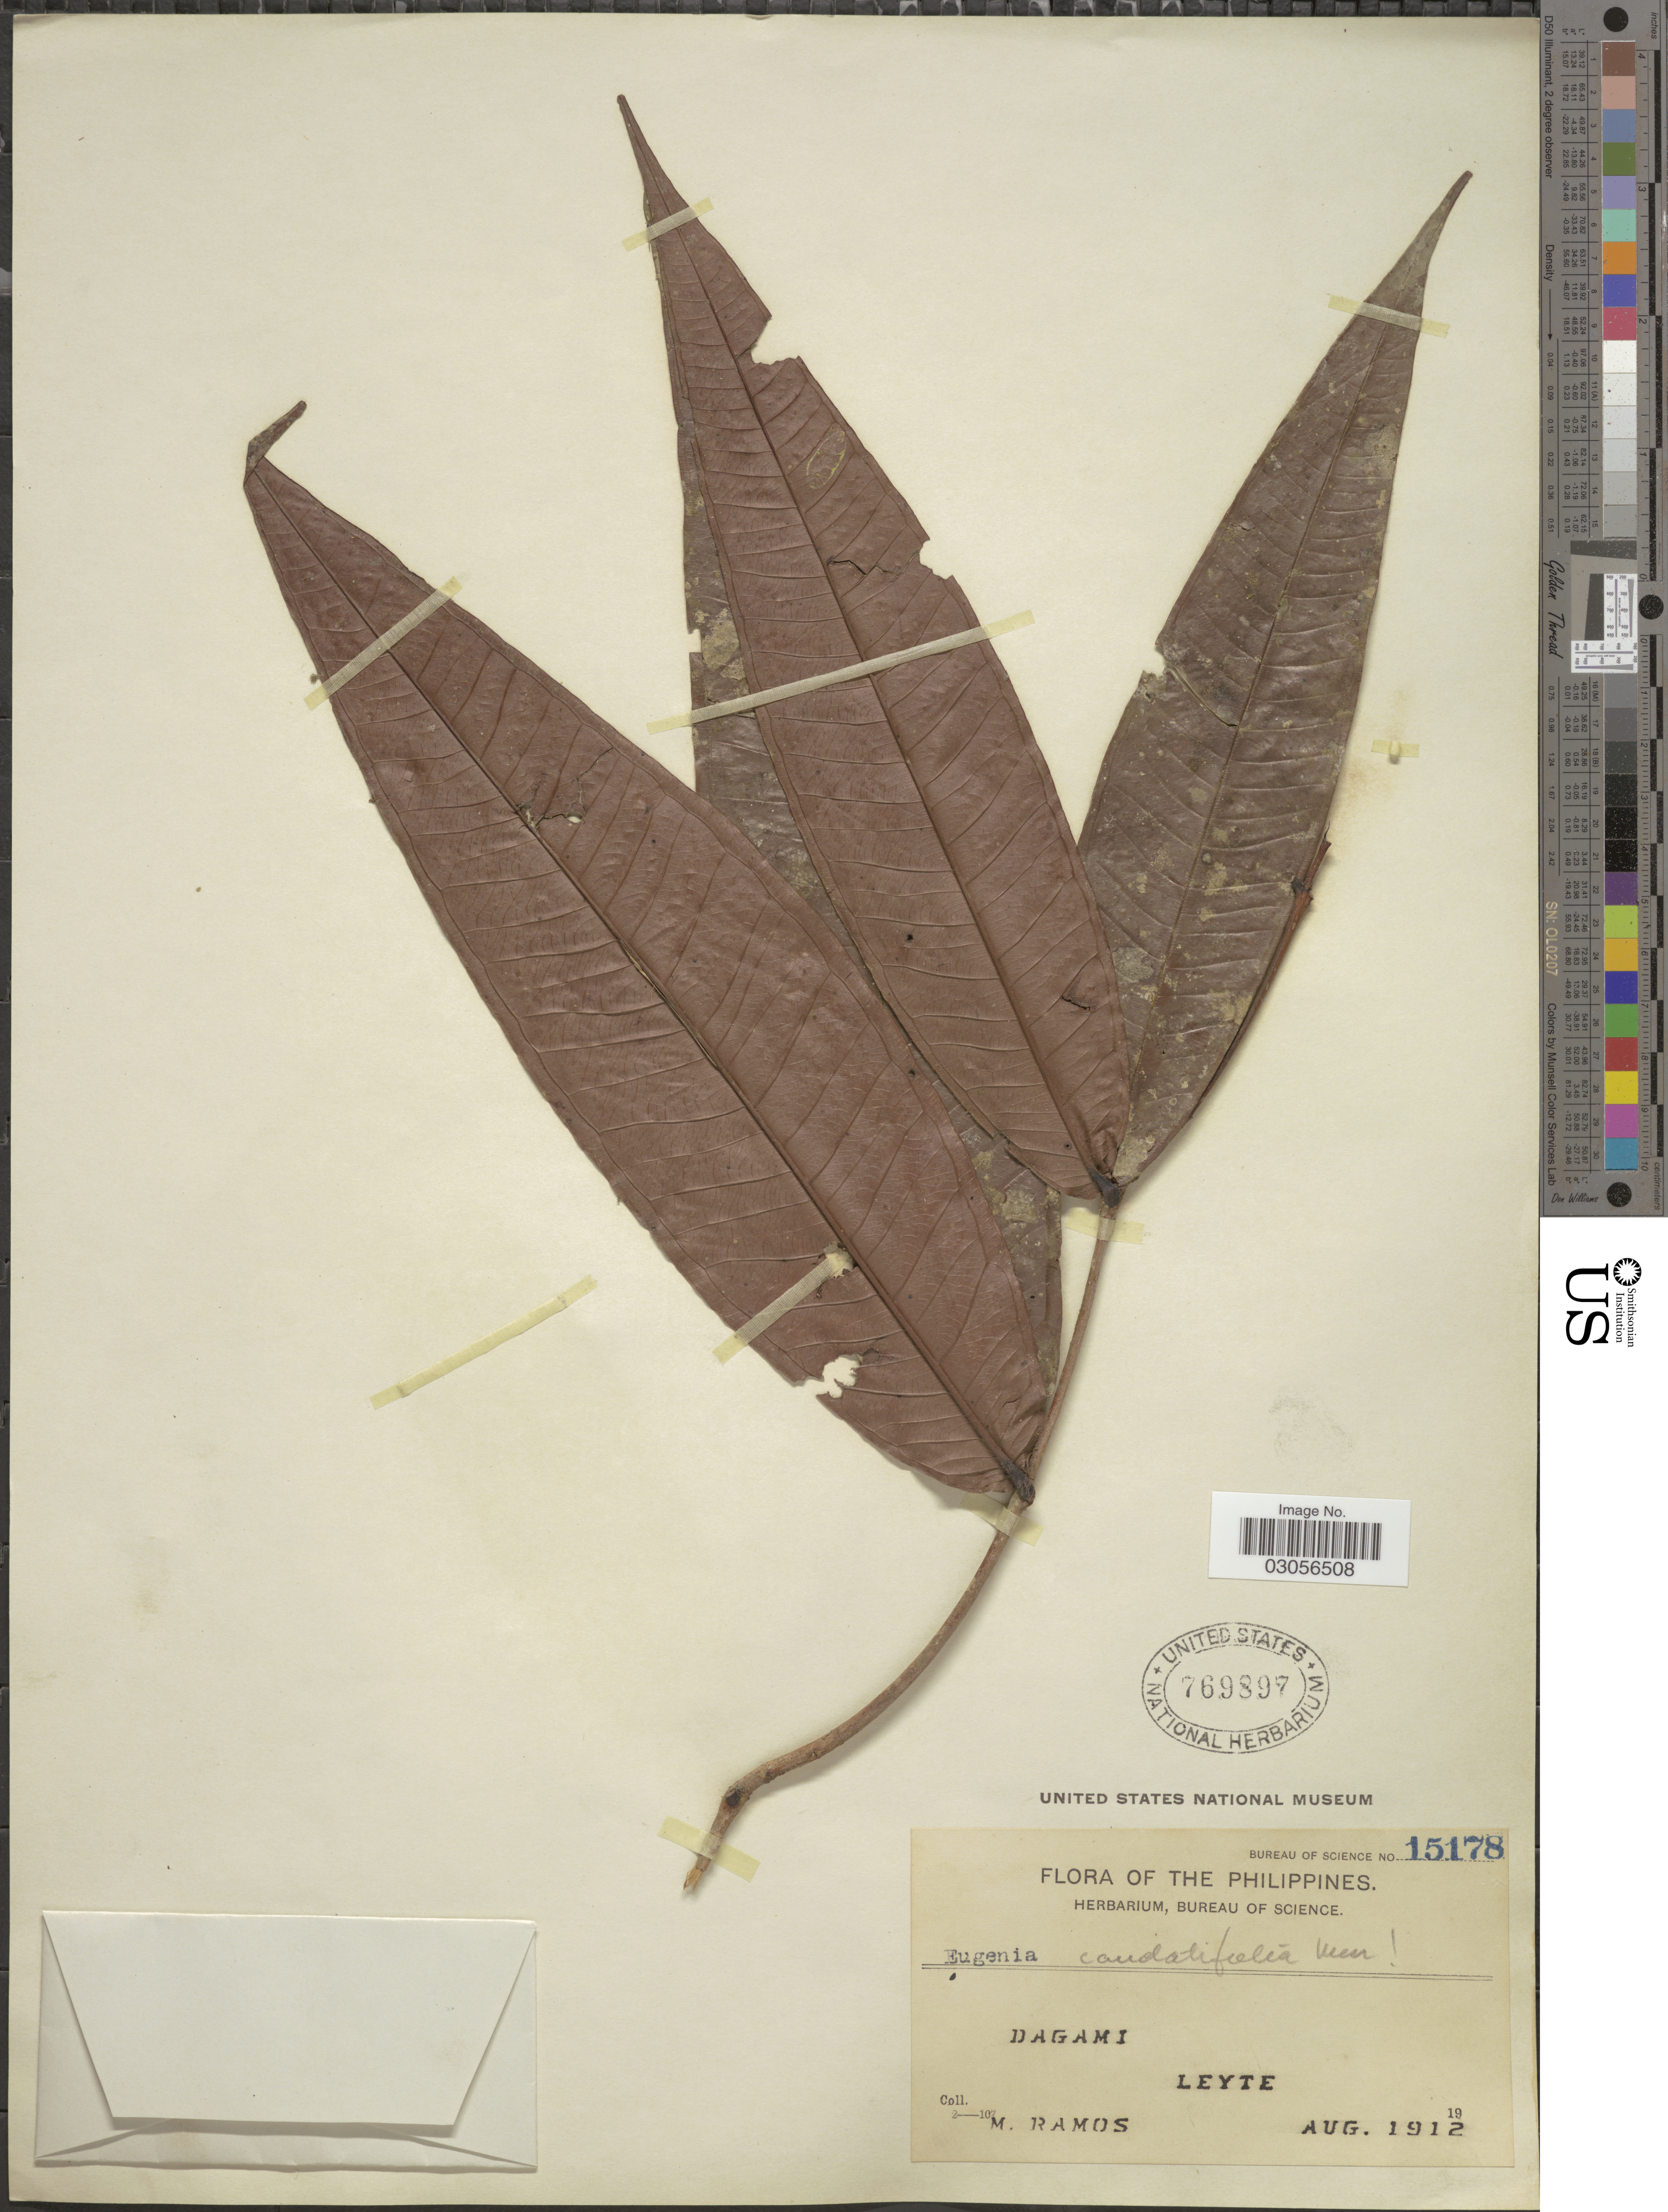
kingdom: Plantae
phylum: Tracheophyta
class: Magnoliopsida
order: Myrtales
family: Myrtaceae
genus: Syzygium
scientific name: Syzygium urdanetense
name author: (Elmer) Merr.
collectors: M. Ramos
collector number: Bureau of science 15178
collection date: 1912-08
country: Philippines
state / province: Eastern Visayas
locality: Dagami, Leyte.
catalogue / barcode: US 769897